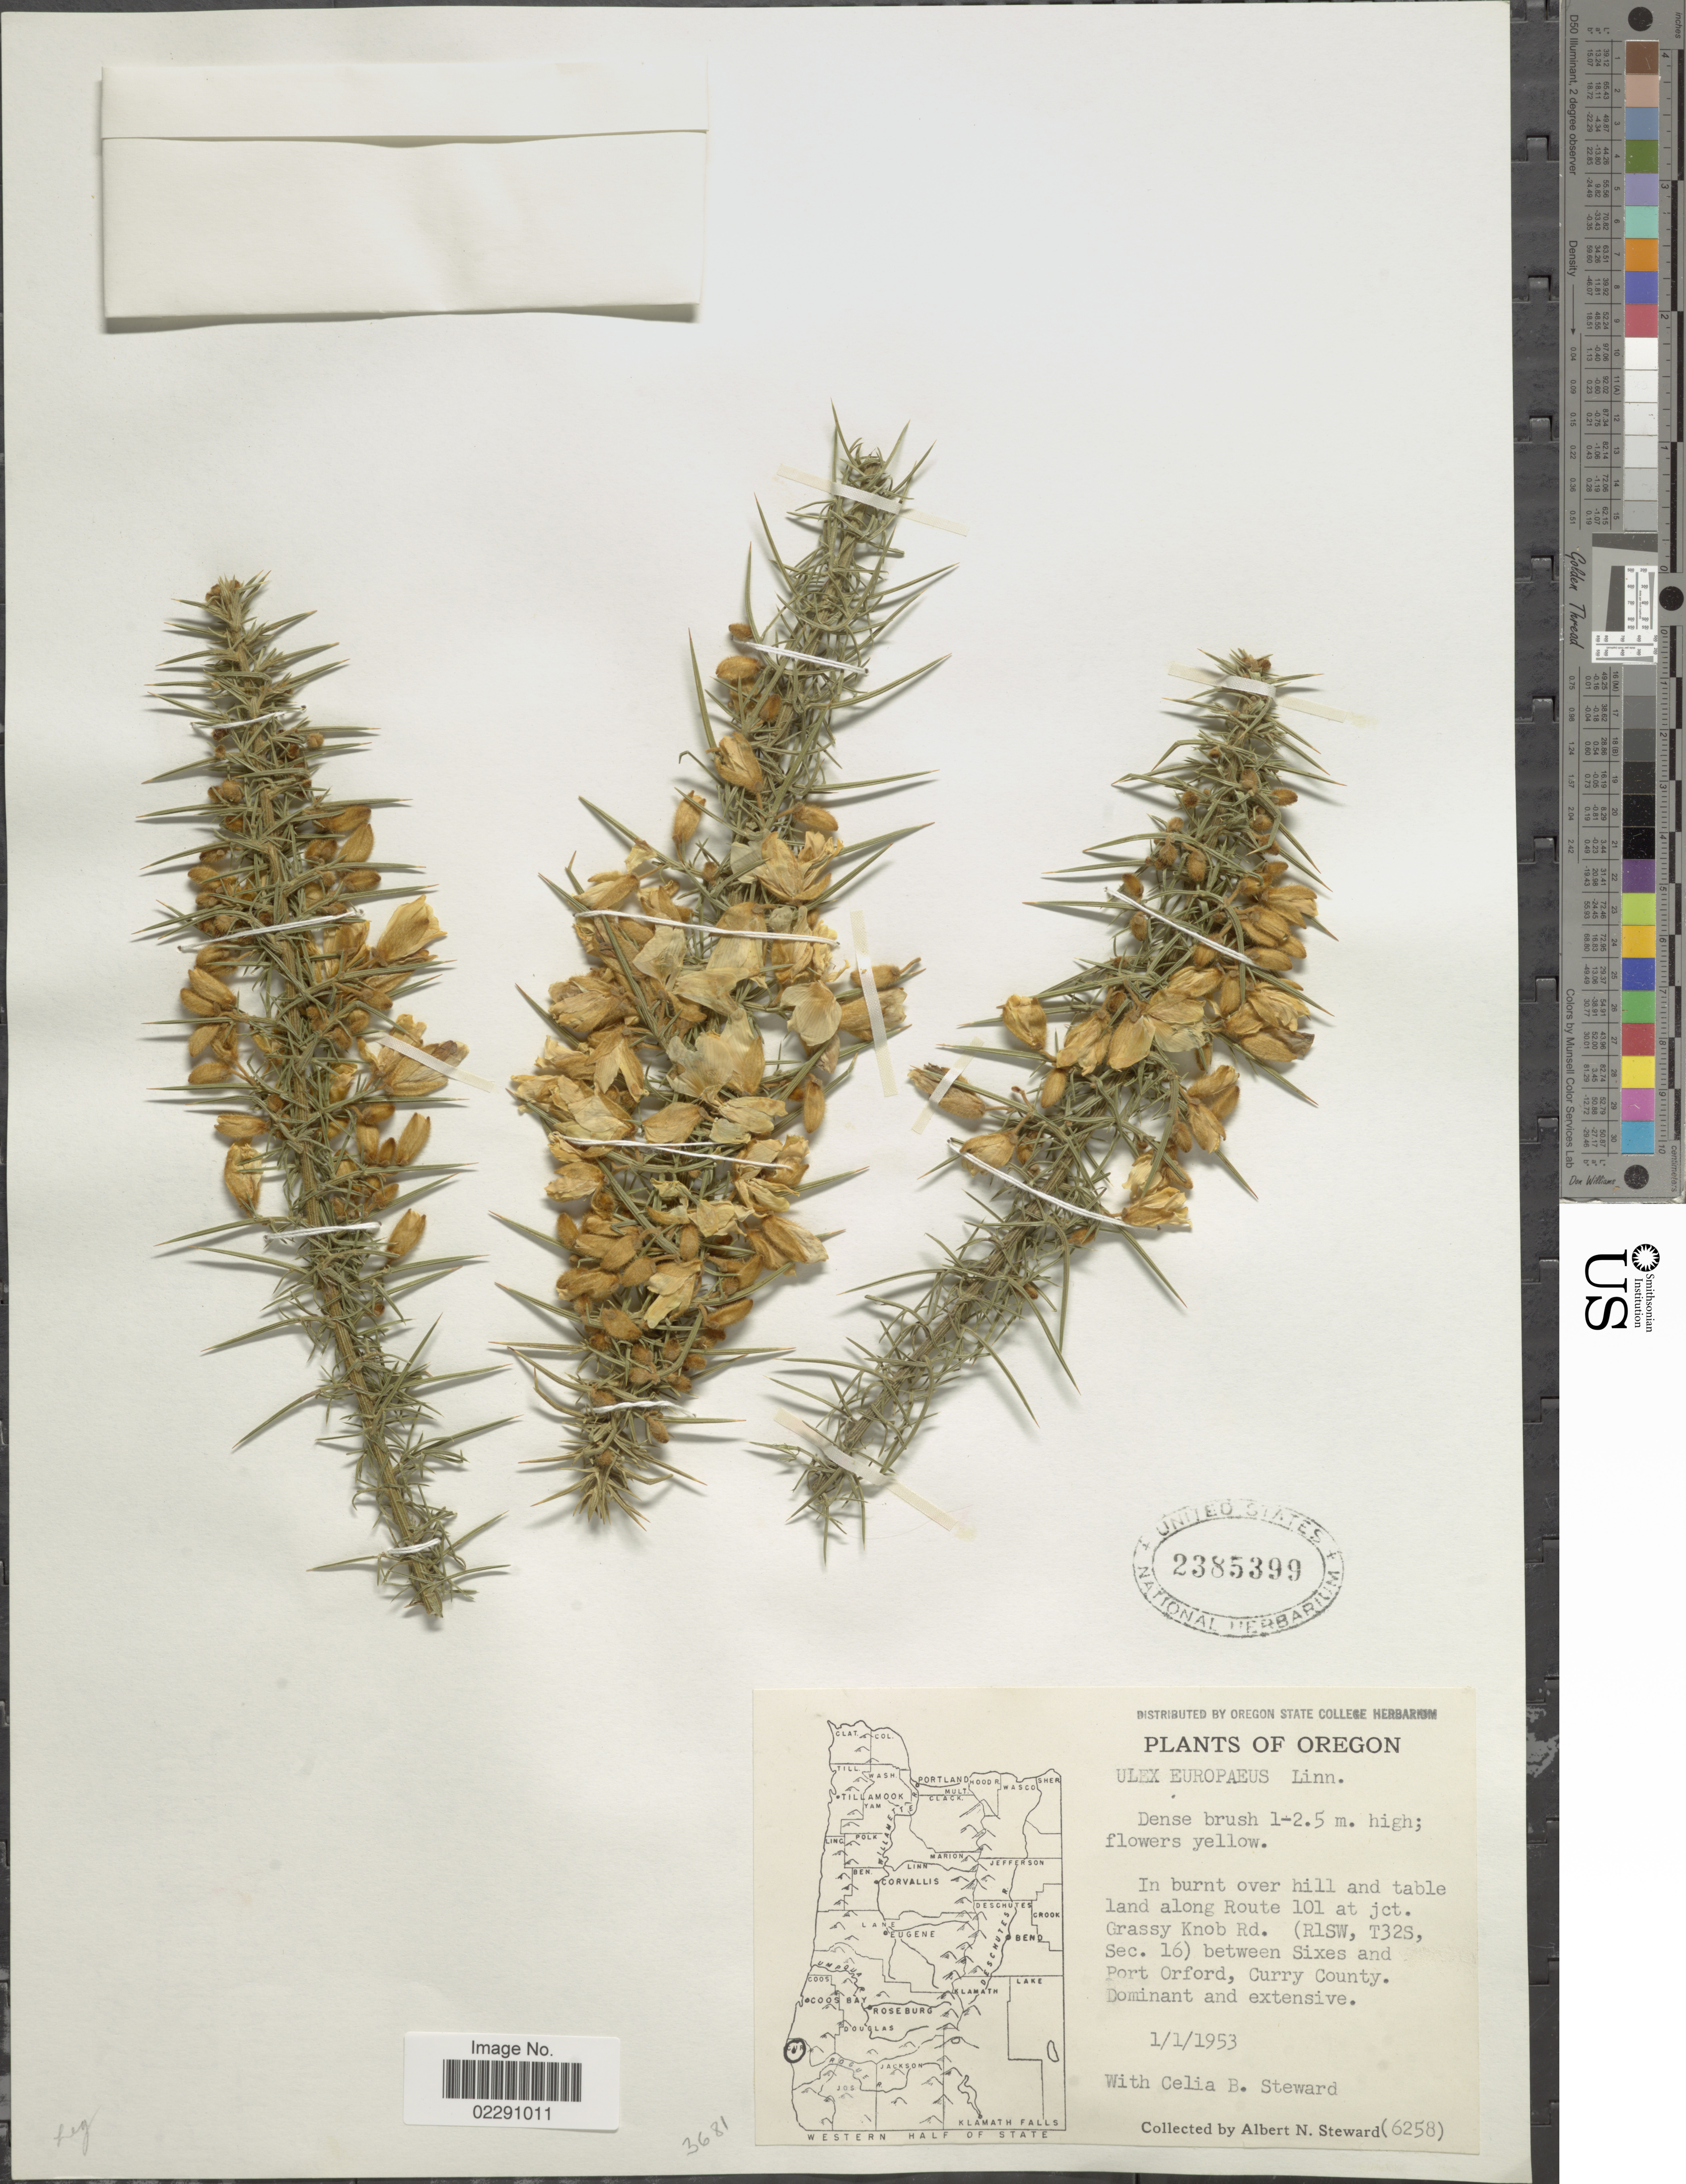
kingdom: Plantae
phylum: Tracheophyta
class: Magnoliopsida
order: Fabales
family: Fabaceae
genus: Ulex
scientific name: Ulex sp.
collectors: C. Steward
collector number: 6258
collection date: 1953-01-01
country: United States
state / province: Oregon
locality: Along Route 101 at jct. Grassy Knob Rd. (R1SW, T32S, Sec. 16), between Sixes and Port Orford, Curry County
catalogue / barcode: US 2385399